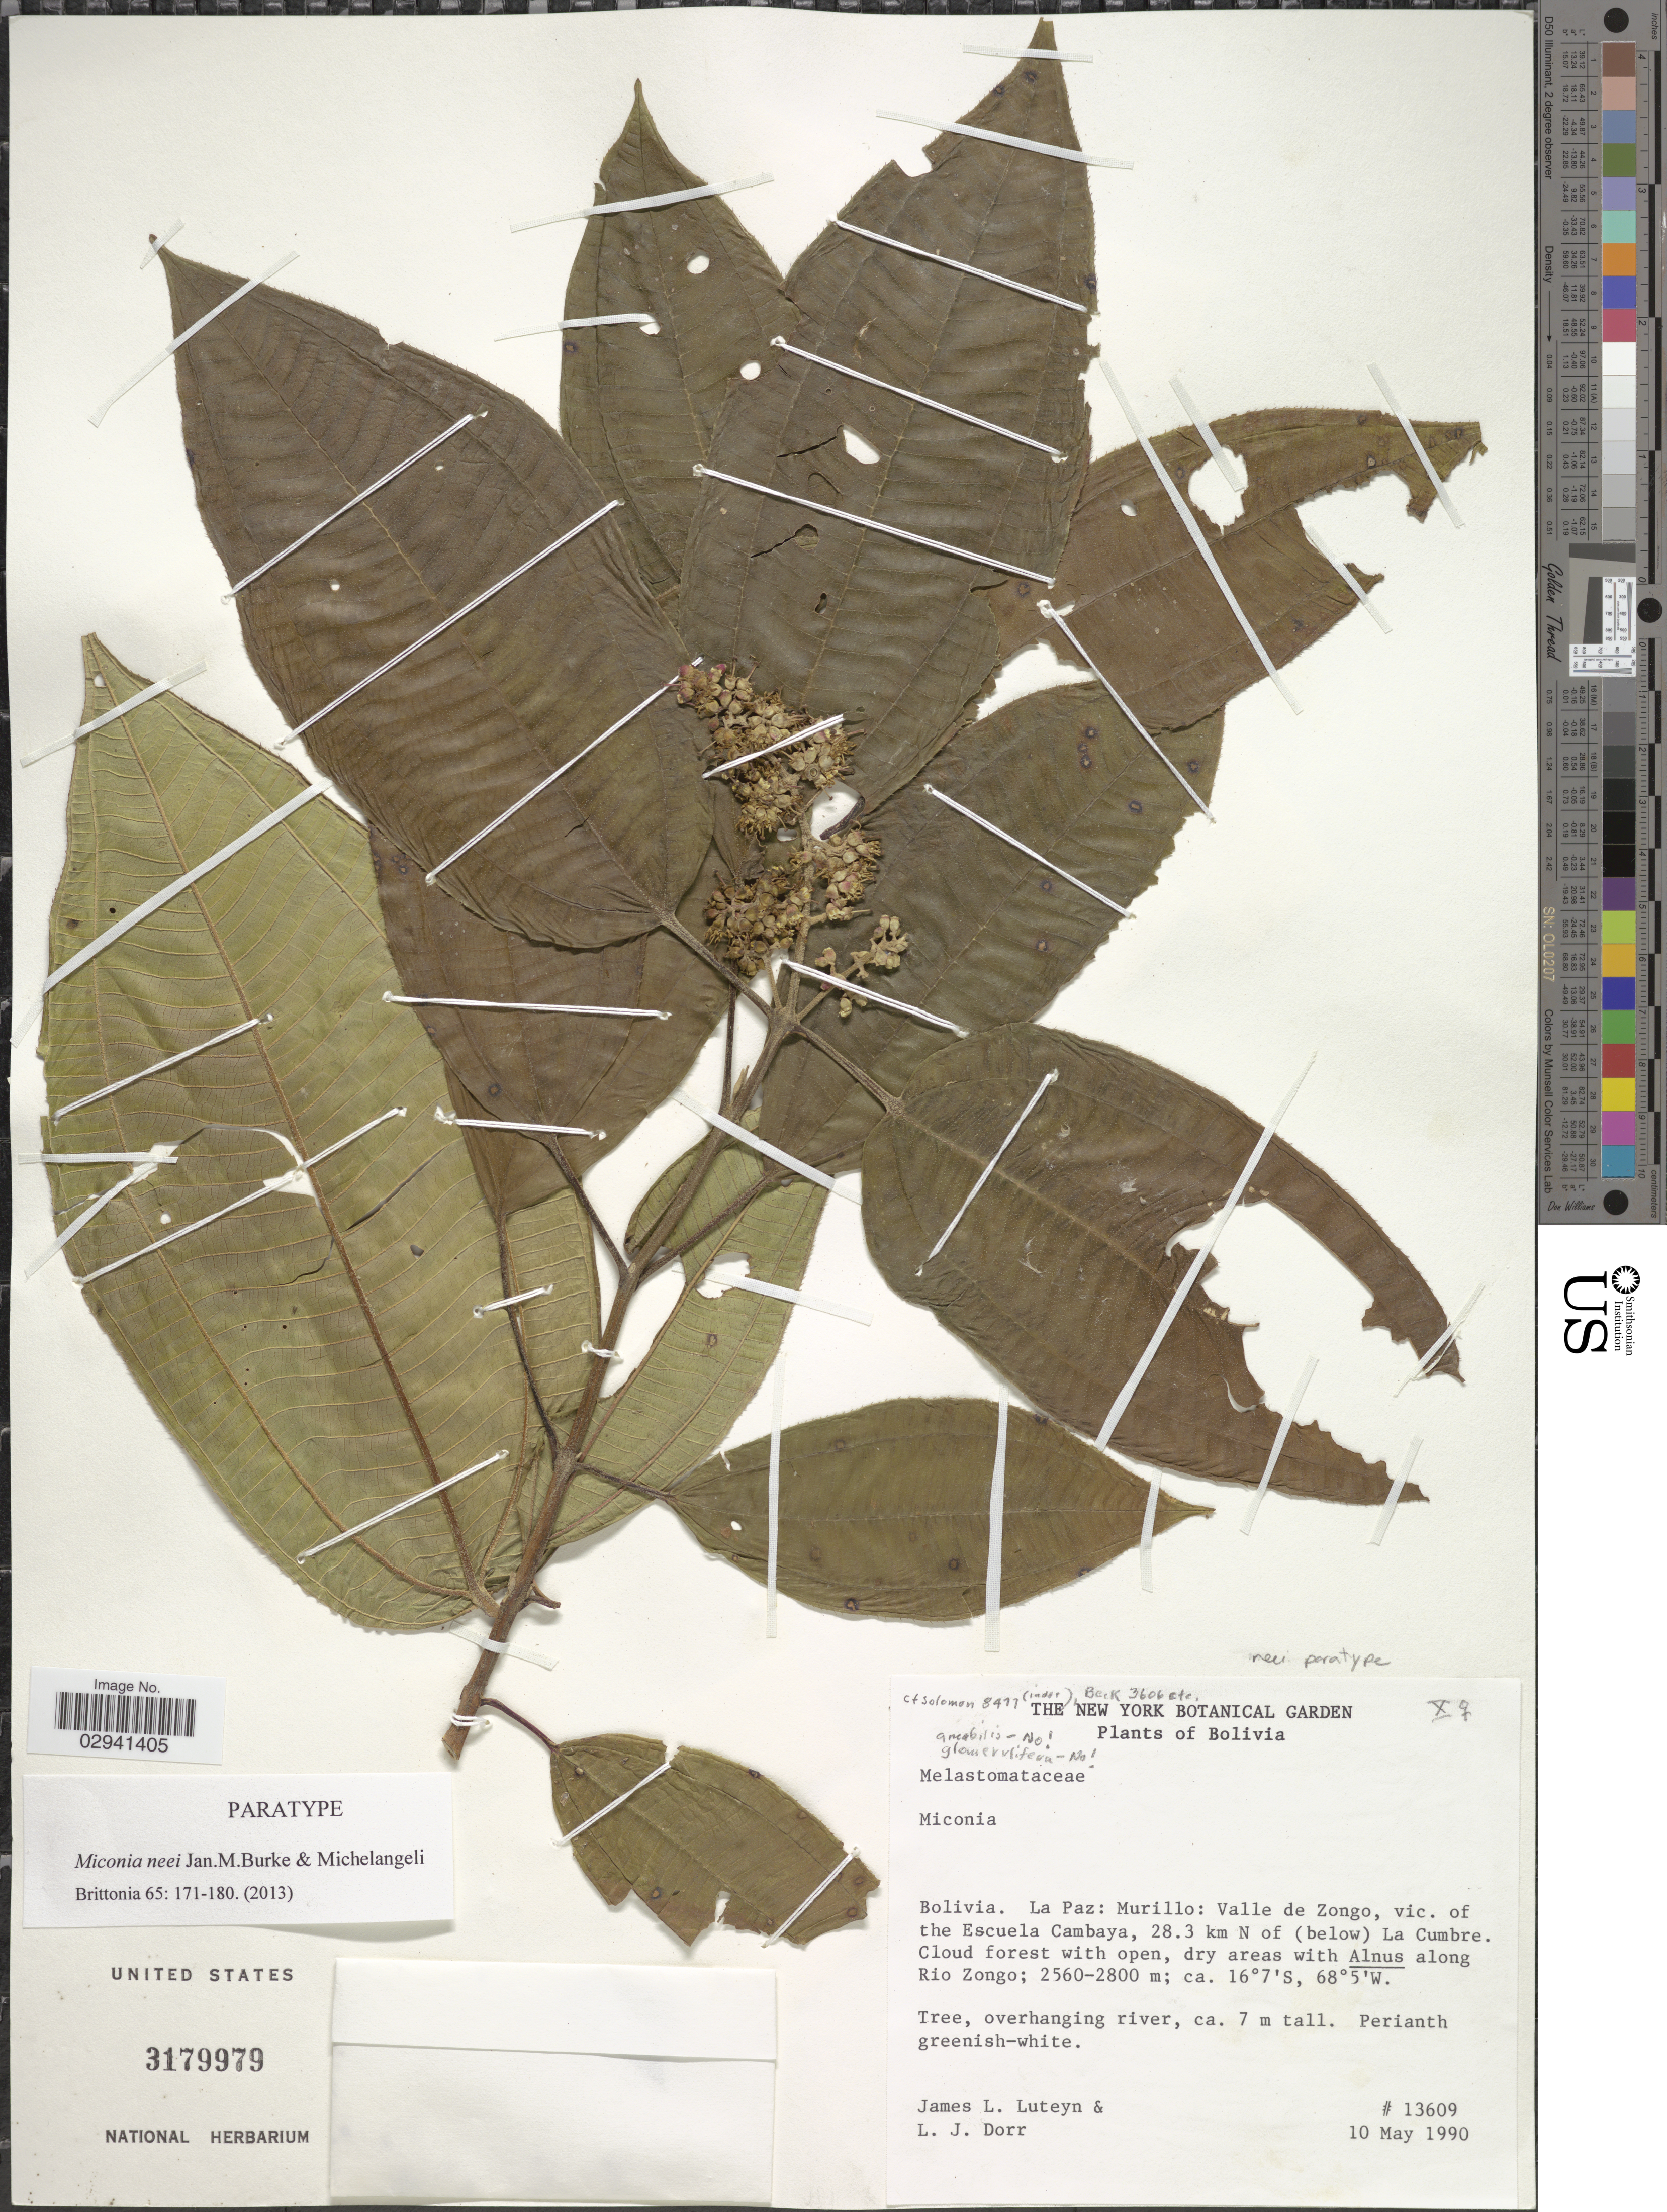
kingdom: Plantae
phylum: Tracheophyta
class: Magnoliopsida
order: Myrtales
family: Melastomataceae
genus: Miconia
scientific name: Miconia neei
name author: Jan.M. Burke & Michelang.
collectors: J. L. Luteyn & L. J. Dorr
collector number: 13609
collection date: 1990-05-10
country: Bolivia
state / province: La Paz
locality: Murillo, Valle de Zongo, vic. of the Escuela Cambaya, 28.3 km N of (below) La Cumbre.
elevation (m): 2560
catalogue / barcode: US 3179979